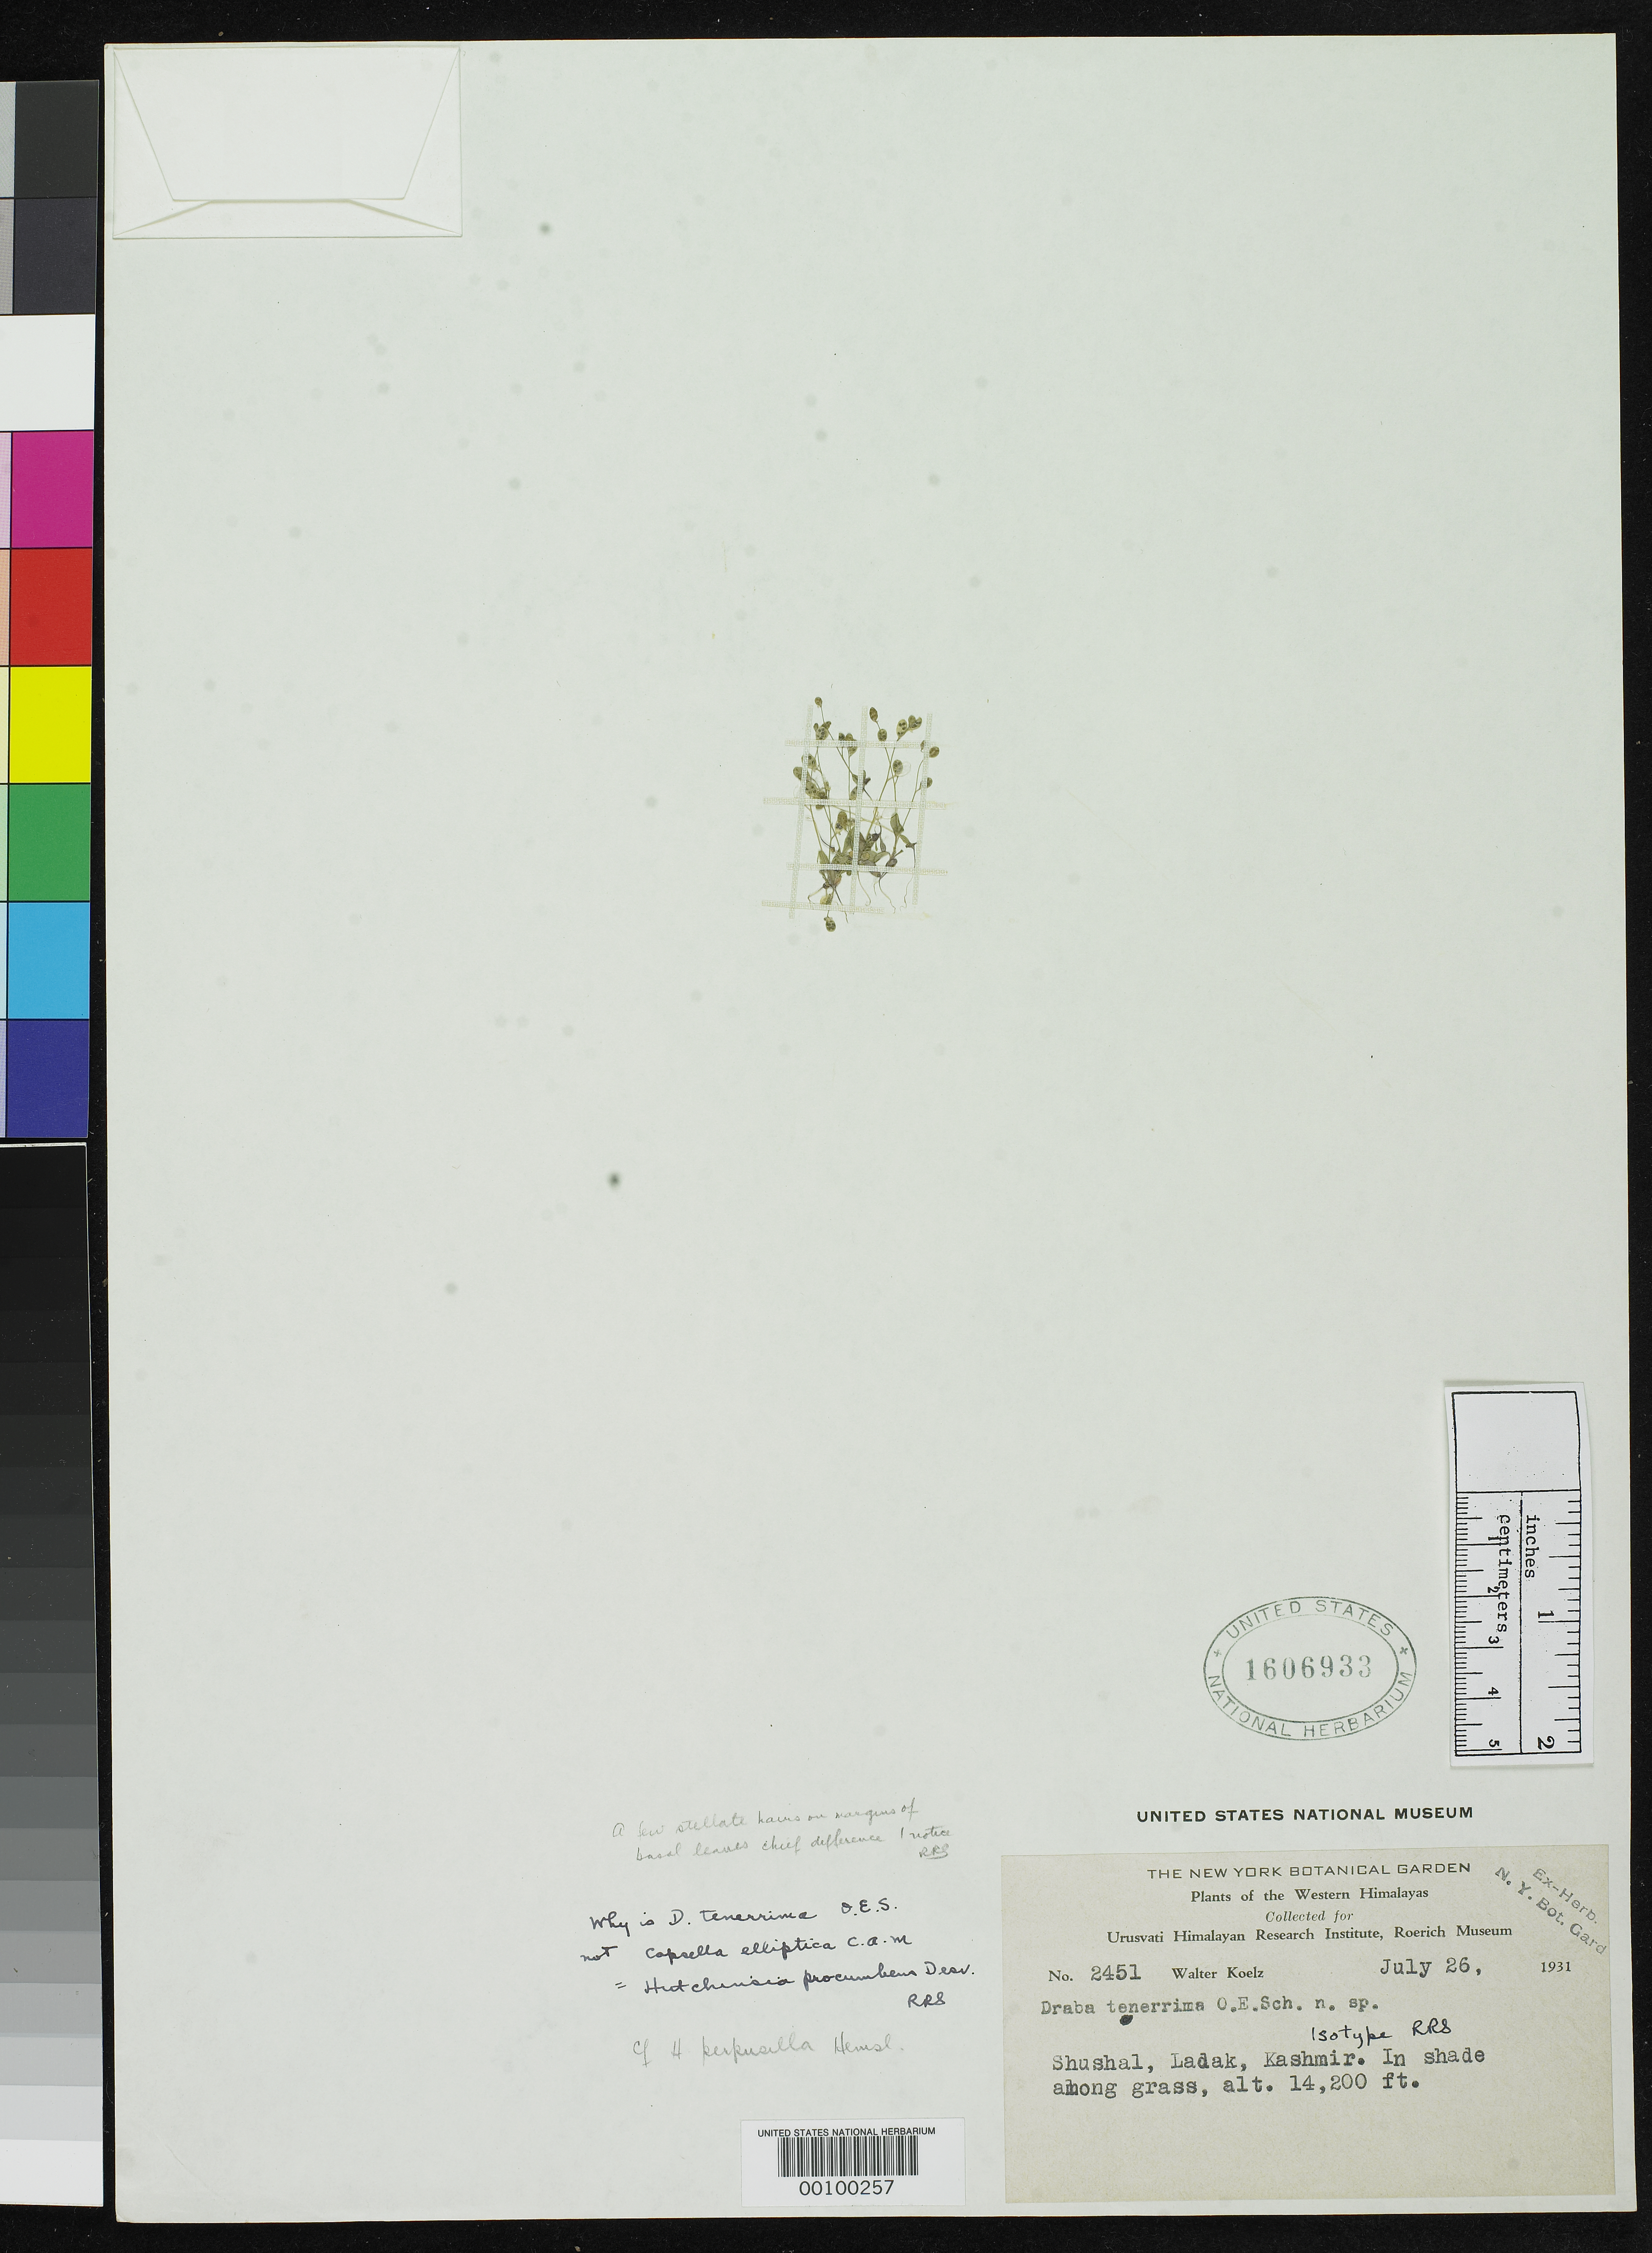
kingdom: Plantae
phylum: Tracheophyta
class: Magnoliopsida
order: Brassicales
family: Brassicaceae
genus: Draba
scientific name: Draba tenerrima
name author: O.E. Schulz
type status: Isotype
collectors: W. N. Koelz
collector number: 2451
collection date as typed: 26 Jul 1931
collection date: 1931-07-26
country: India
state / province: Ladakh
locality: Ladak, Shushal.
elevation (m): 4328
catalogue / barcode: US 1606933